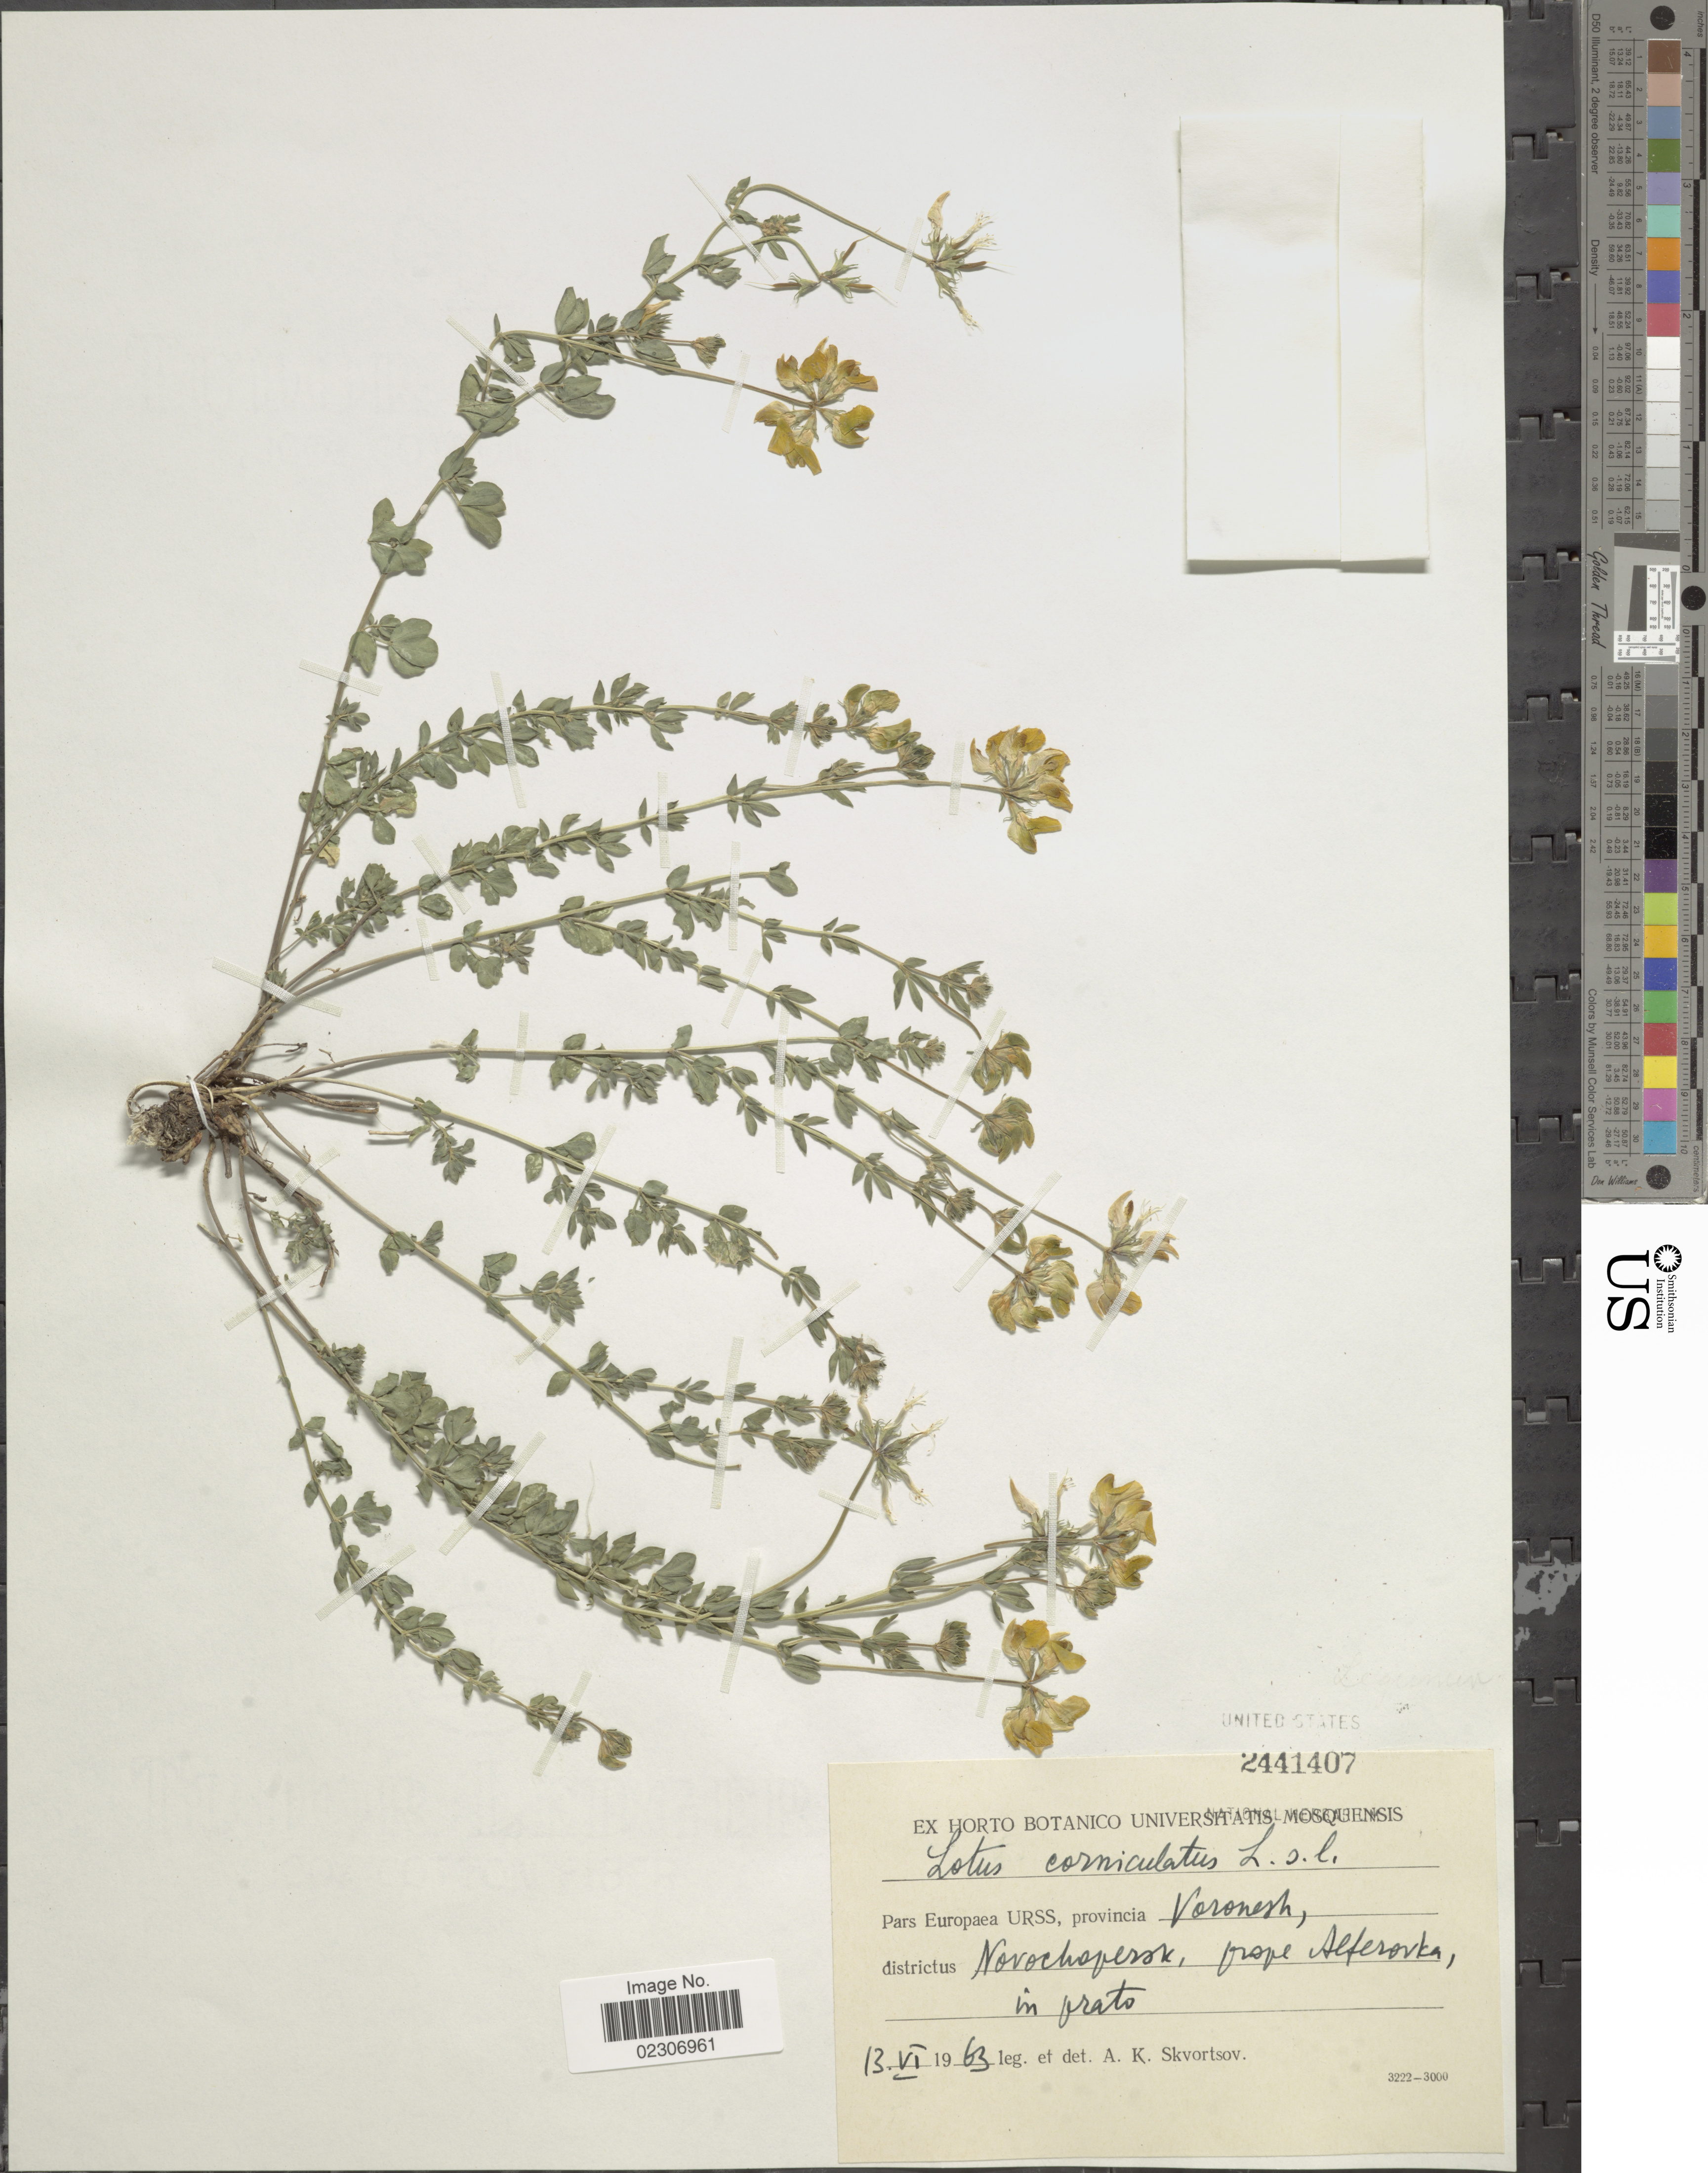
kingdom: Plantae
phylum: Tracheophyta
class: Magnoliopsida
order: Fabales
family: Fabaceae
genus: Lotus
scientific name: Lotus corniculatus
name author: L.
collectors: A. K. Skvortsov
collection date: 1963-06-13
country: Russian Federation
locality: Pars Europeaea URSS, provincia Voronesh, districtus Novochepersk, prope Alterovka, in prato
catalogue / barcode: US 2441407